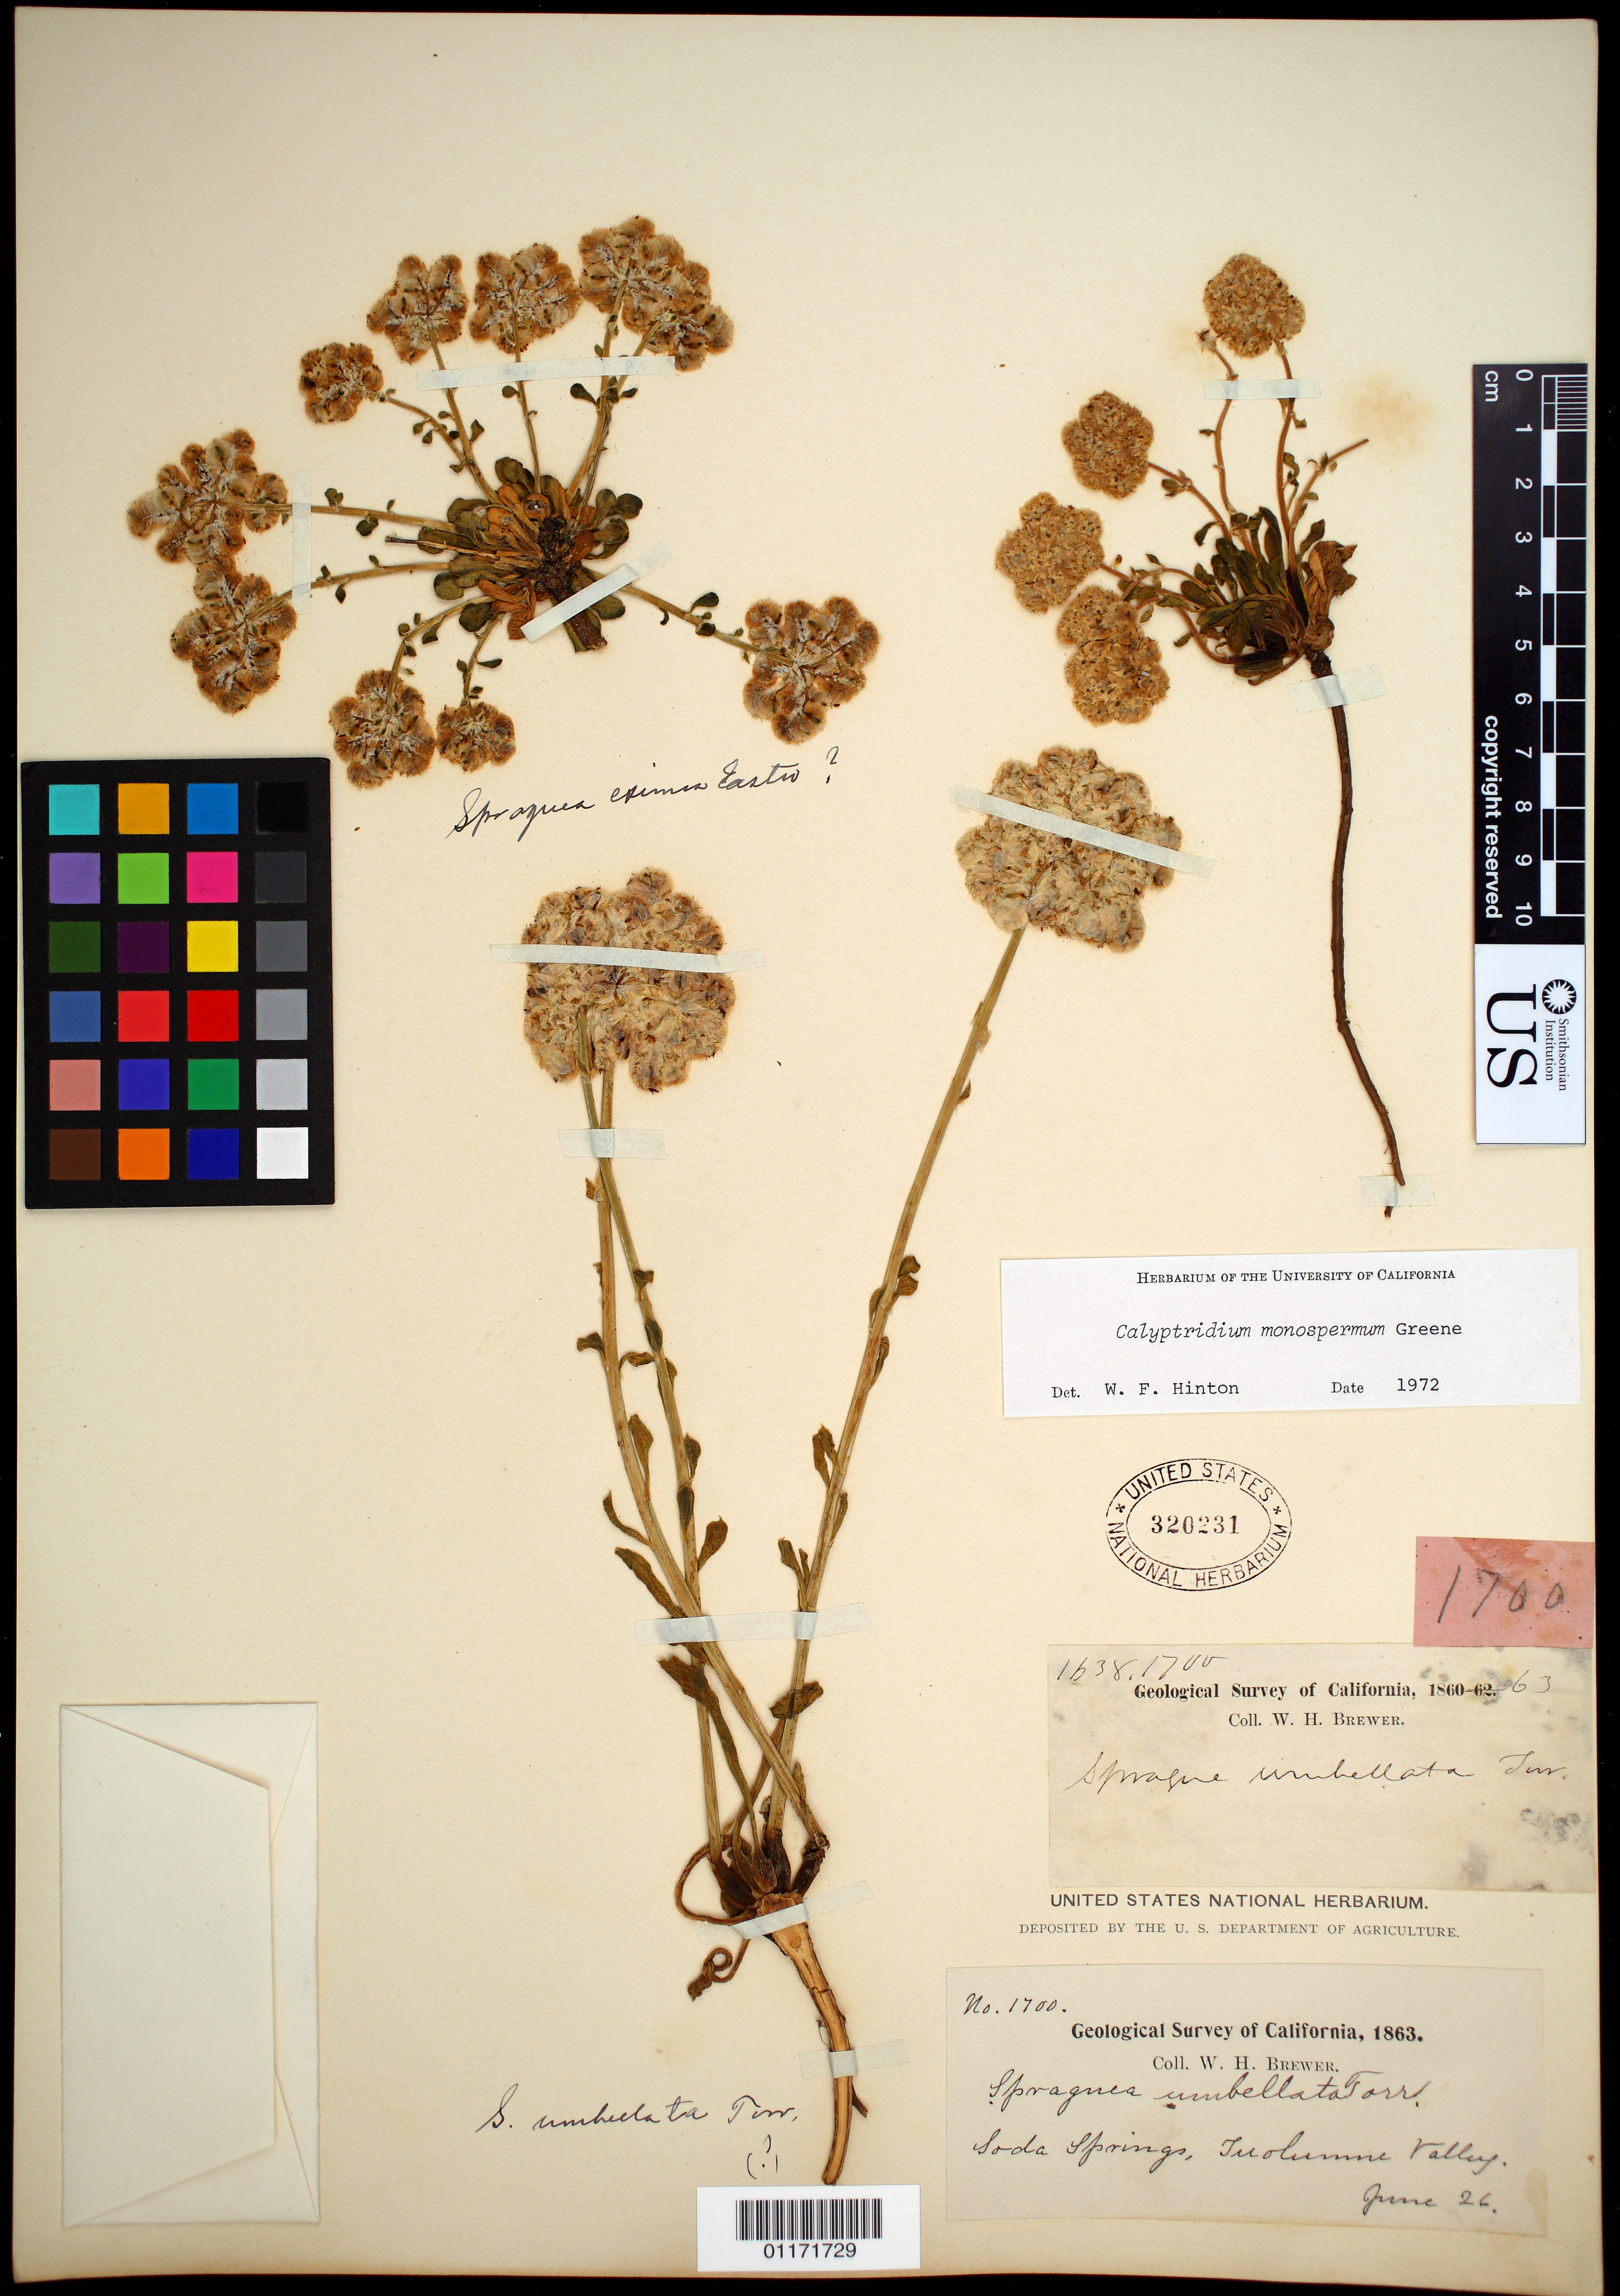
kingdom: Plantae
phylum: Tracheophyta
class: Magnoliopsida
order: Caryophyllales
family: Montiaceae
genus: Calyptridium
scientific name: Calyptridium monospermum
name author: Greene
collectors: W. H. Brewer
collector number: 1700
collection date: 1863-06-26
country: United States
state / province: California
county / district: Tuolumne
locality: Soda Spring, Tuolumne Valley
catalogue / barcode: US 320231